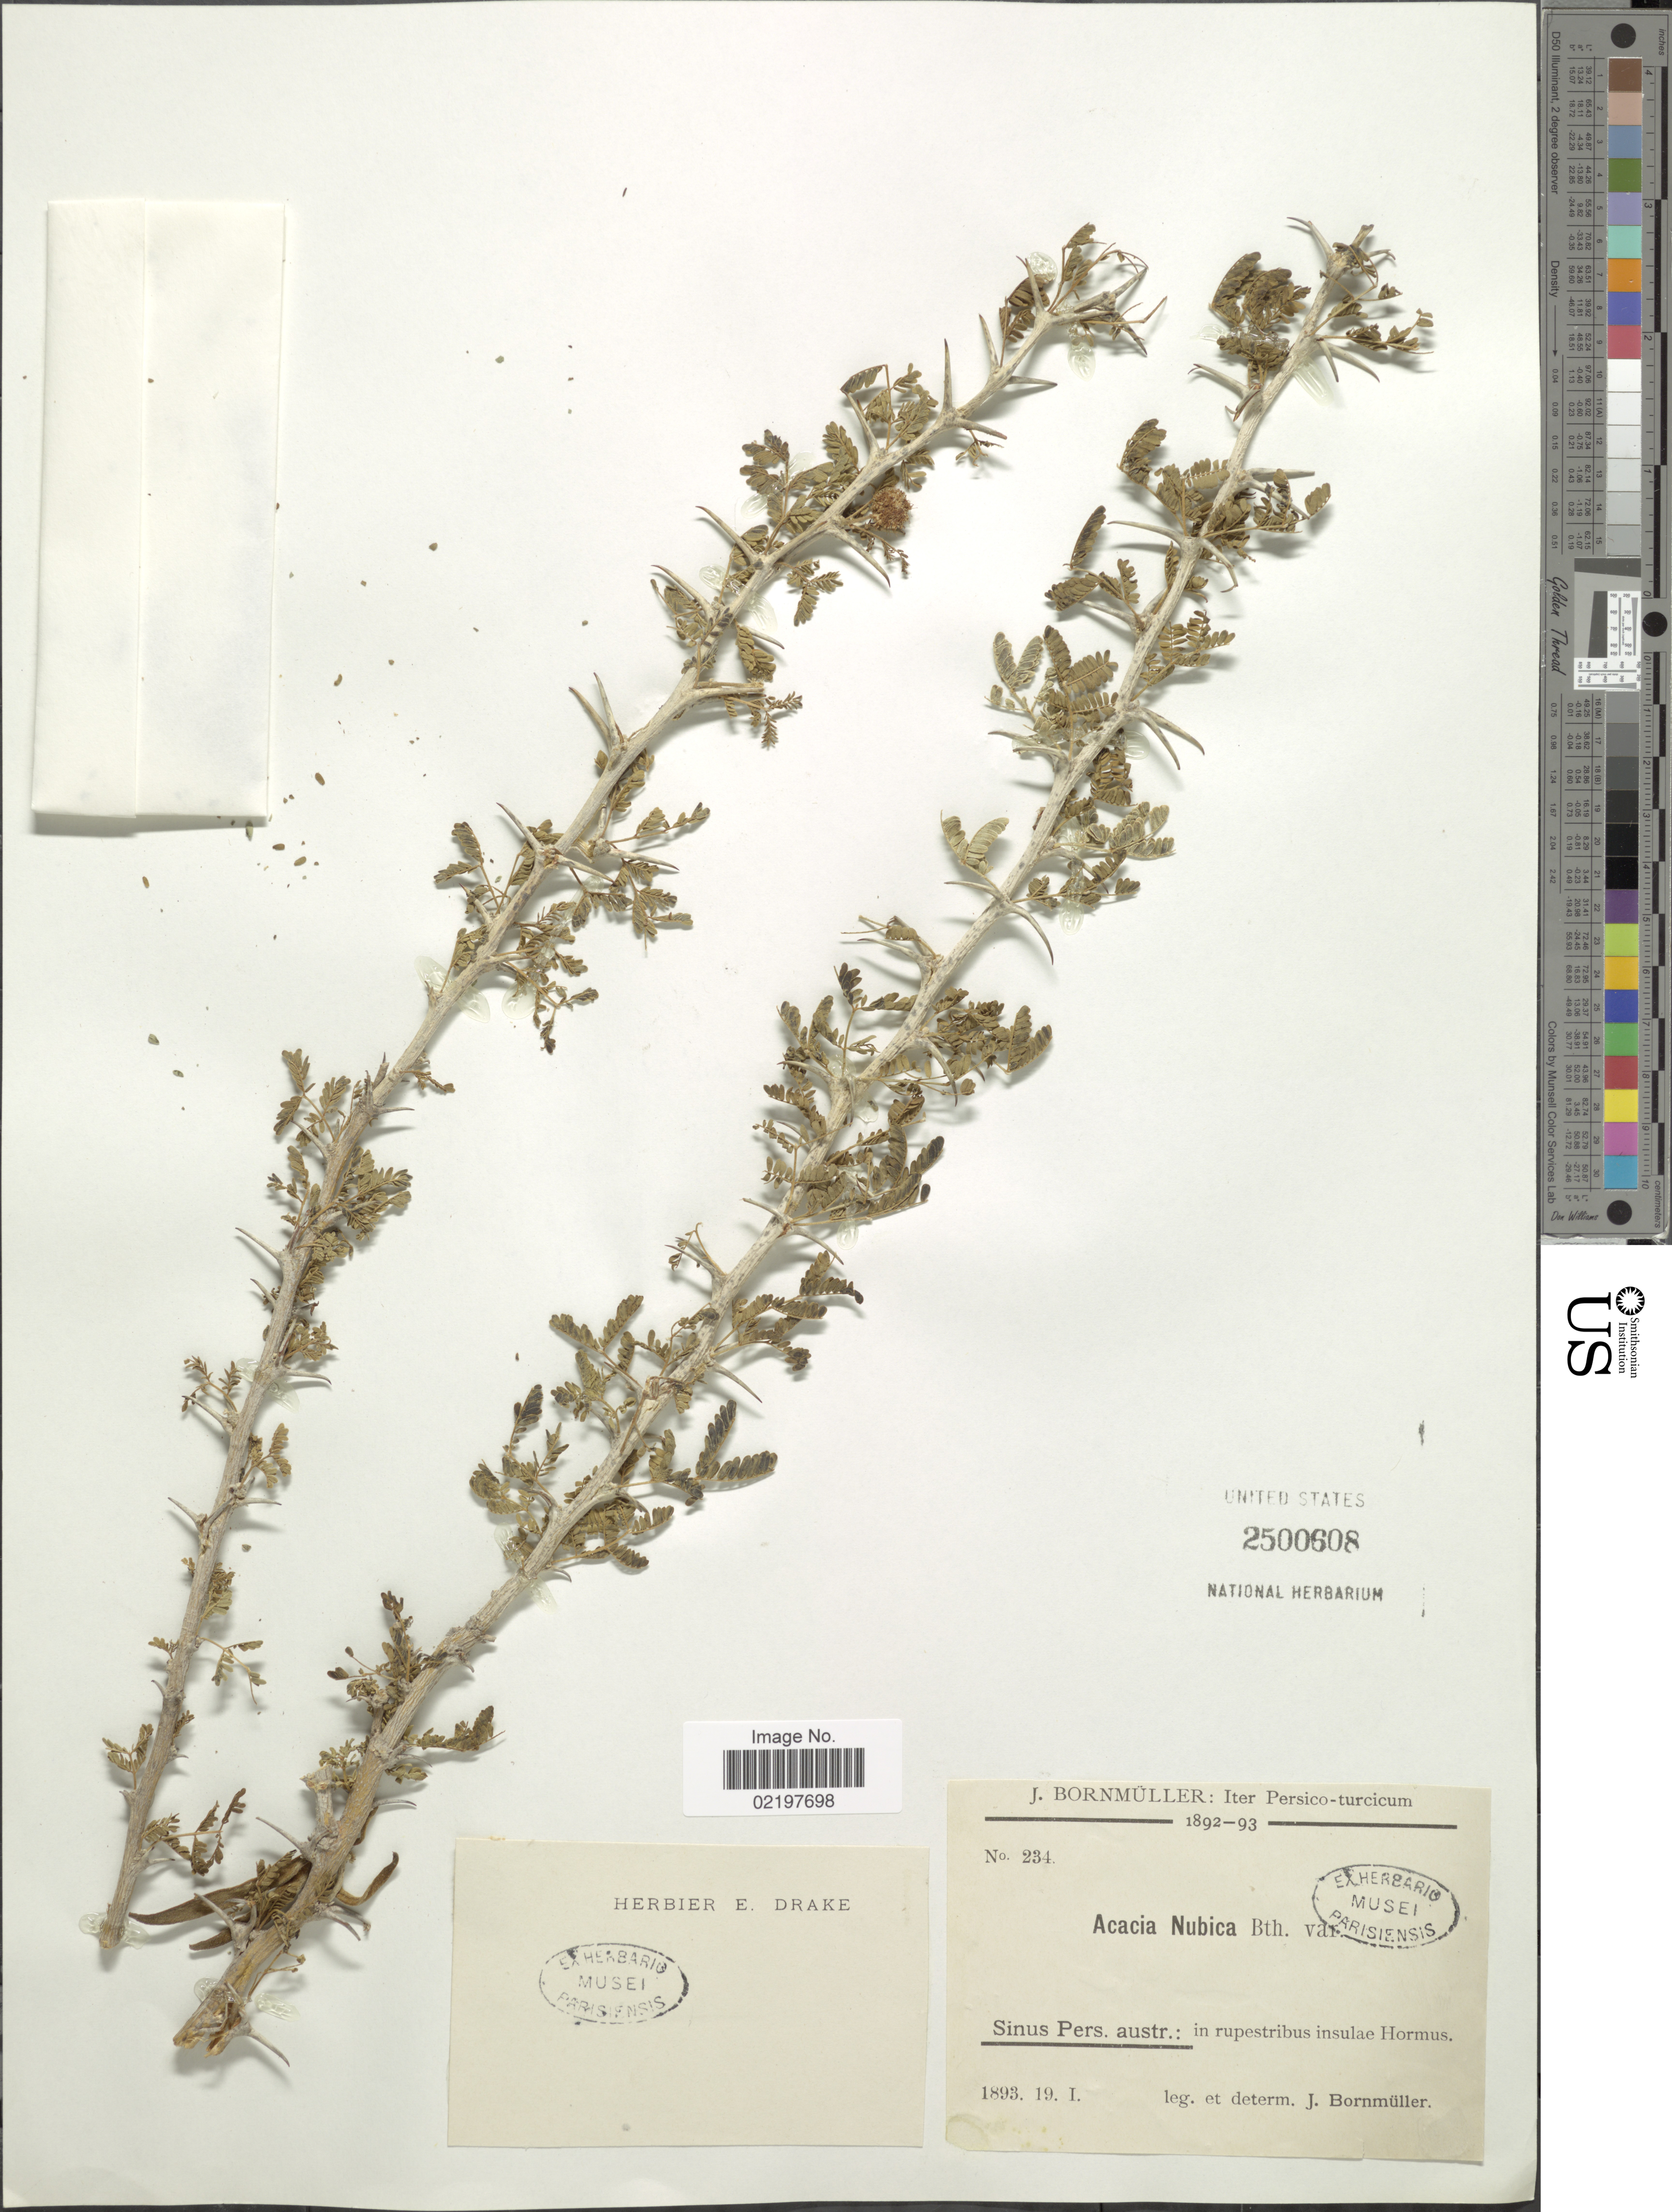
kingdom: Plantae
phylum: Tracheophyta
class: Magnoliopsida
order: Fabales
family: Fabaceae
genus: Vachellia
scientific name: Vachellia oerfota var. oerfota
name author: (Forssk.) Kyal. & Boatwr.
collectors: J. Bornmüller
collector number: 234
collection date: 1893-01-19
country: Iran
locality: Iter Persico-turcicum, Sinus Pers. austr. in rupestribus insulae Hormus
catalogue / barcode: US 2500608